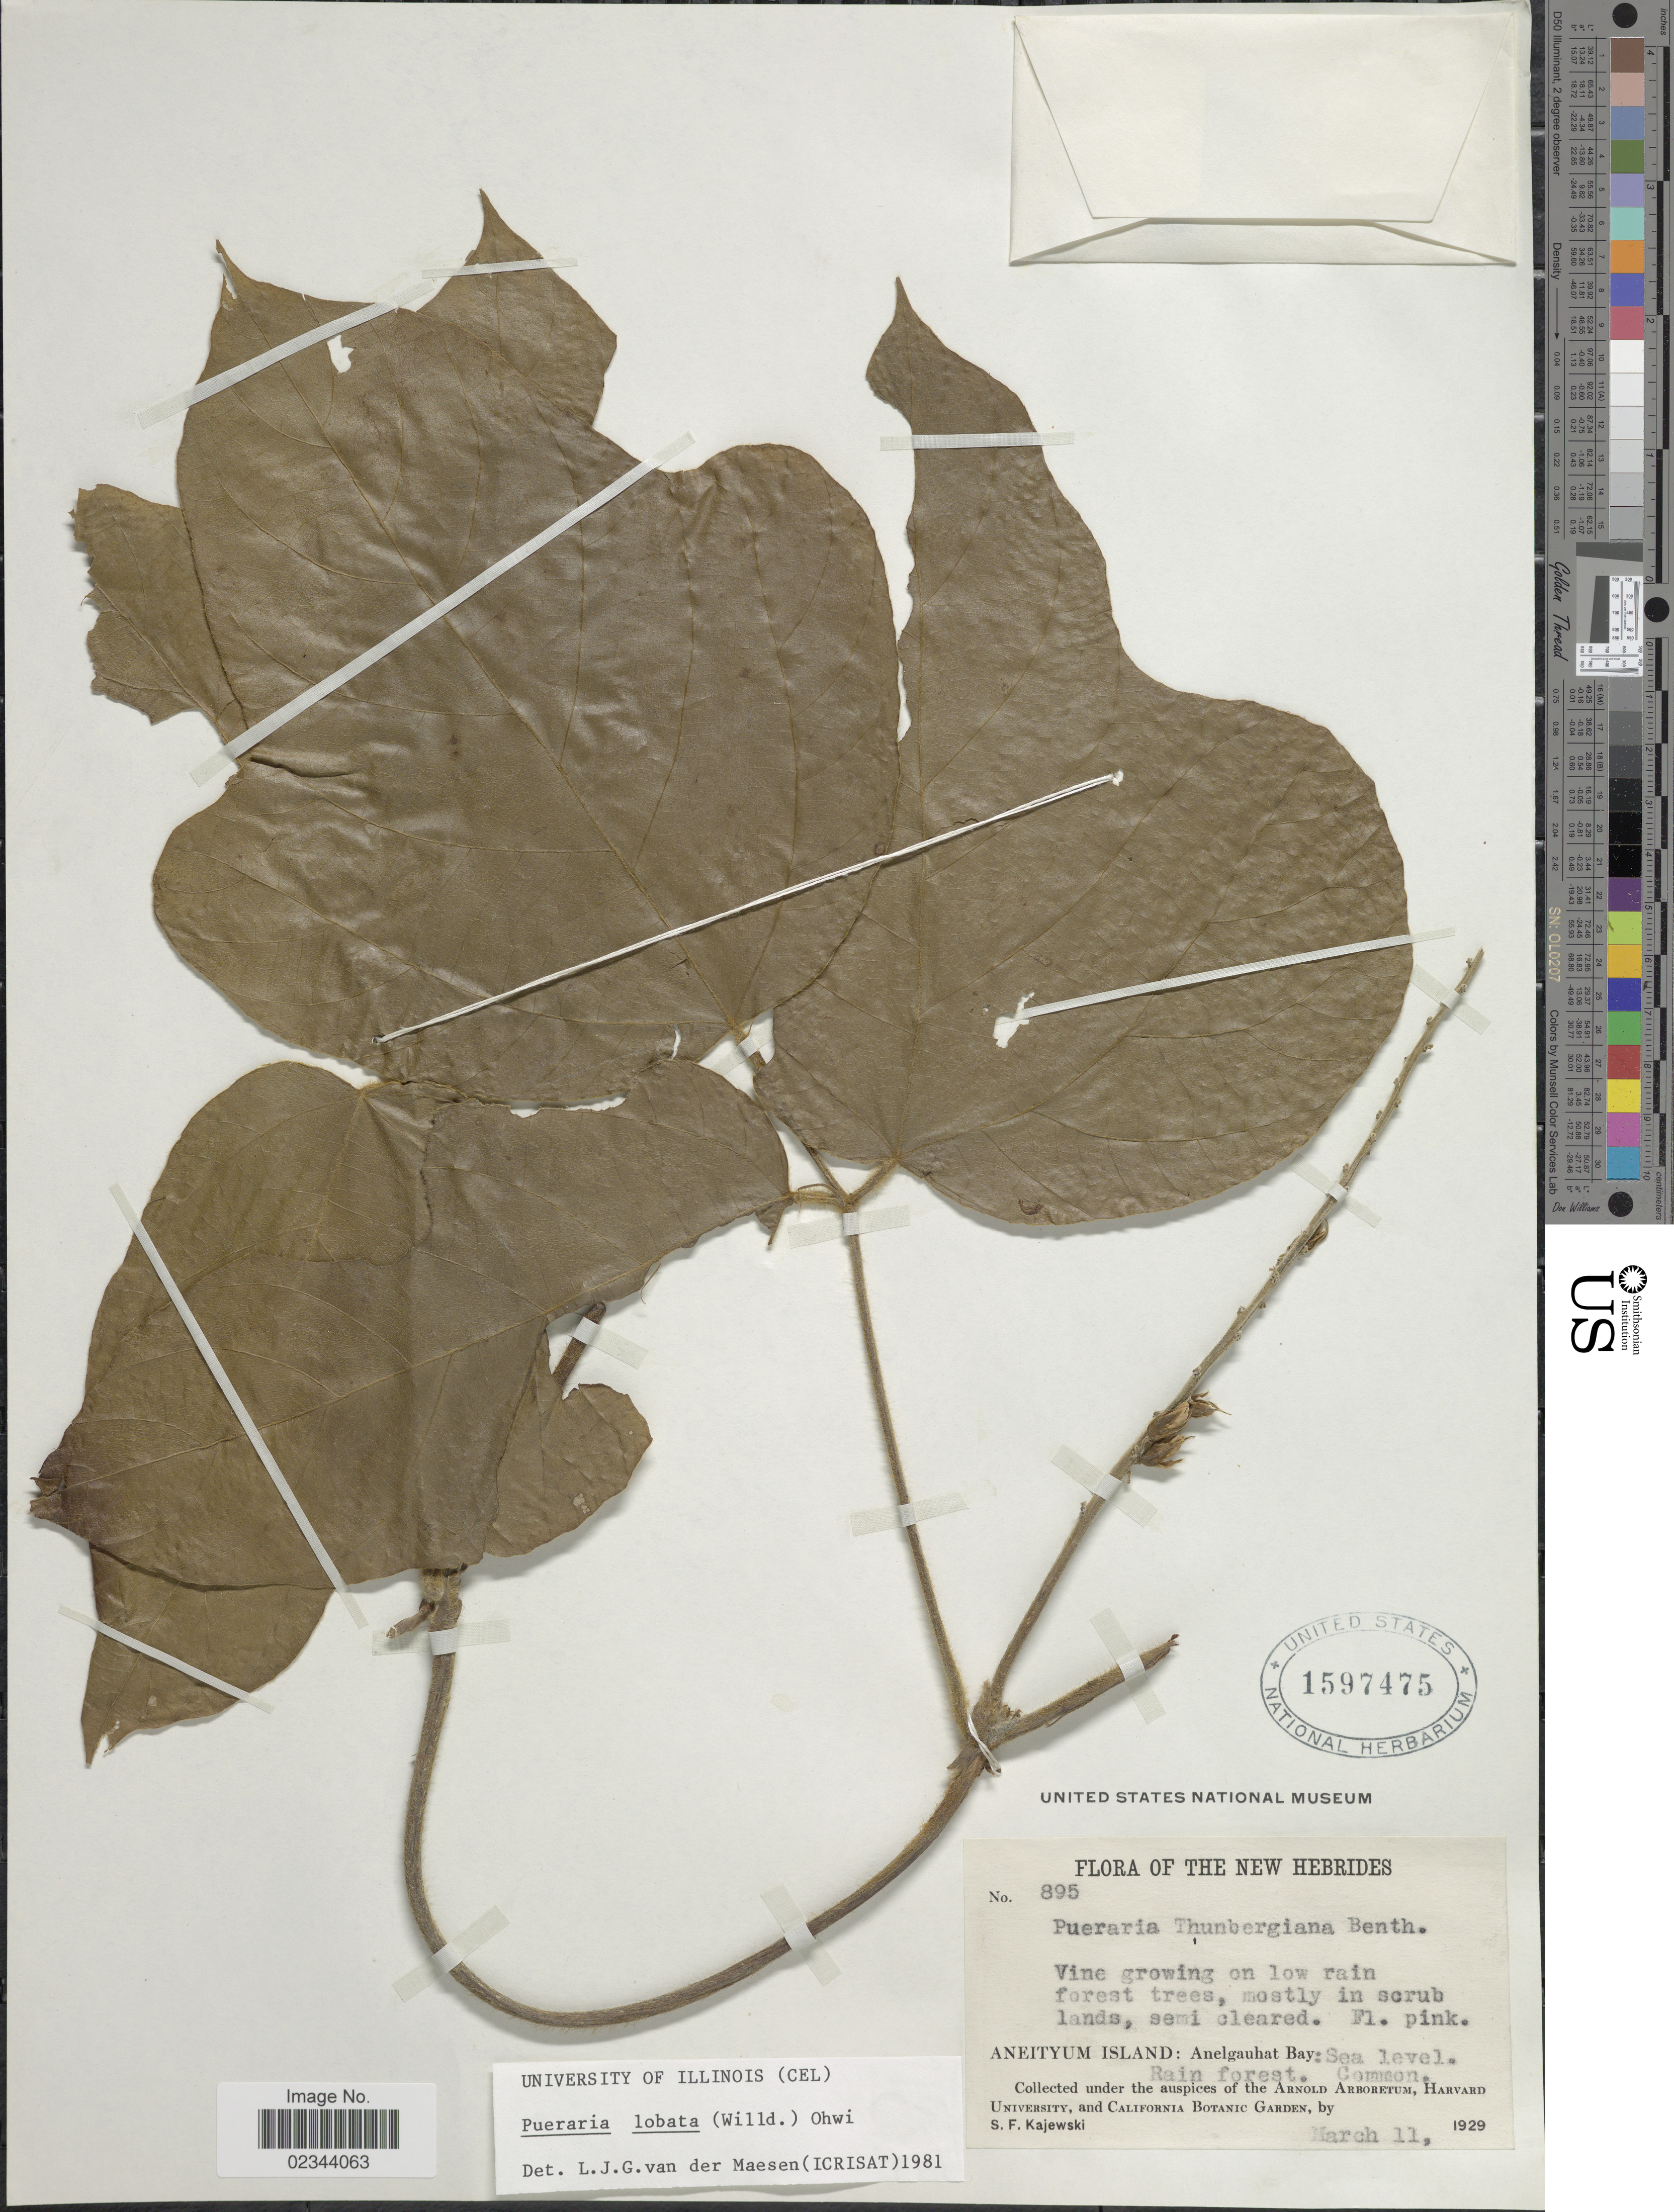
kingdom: Plantae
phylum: Tracheophyta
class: Magnoliopsida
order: Fabales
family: Fabaceae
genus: Pueraria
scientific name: Pueraria lobata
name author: (Willd.) Ohwi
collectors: S. Kajewski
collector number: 895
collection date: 1929-03-11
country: Vanuatu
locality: The New Hebrides. Aneityum Island: Anelgauhat Bay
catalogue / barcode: US 1597475